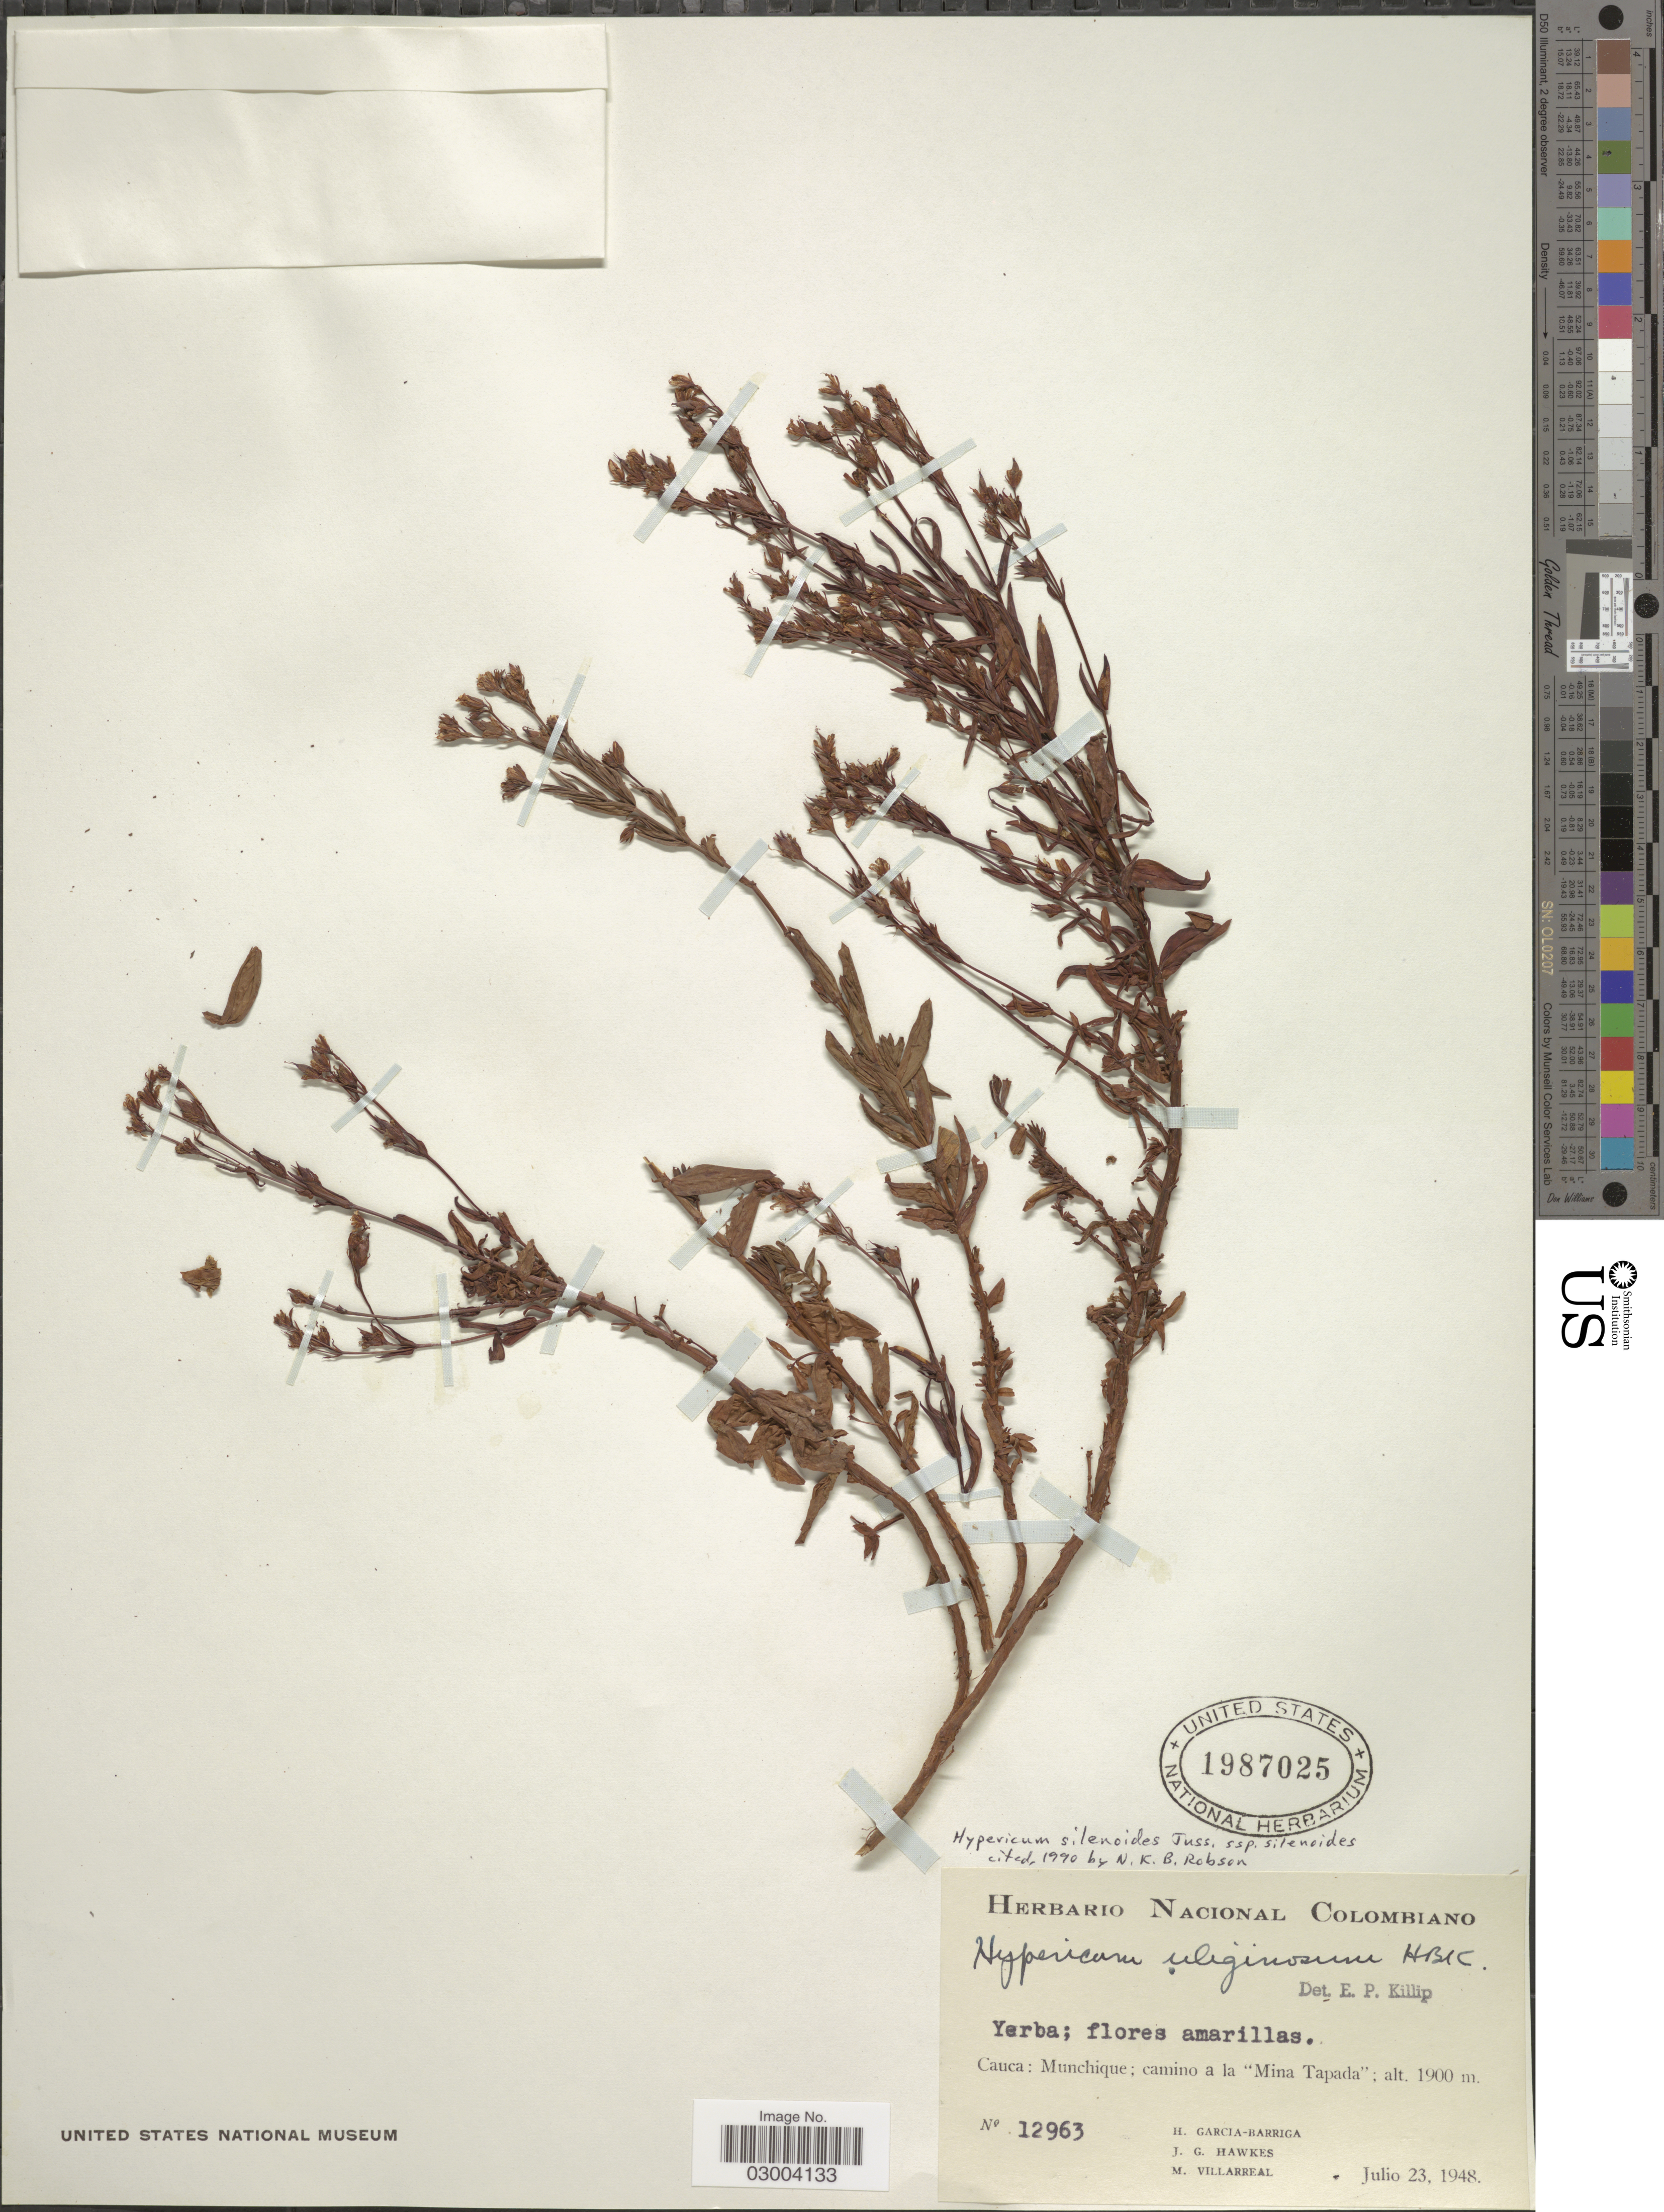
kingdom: Plantae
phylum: Tracheophyta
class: Magnoliopsida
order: Malpighiales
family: Hypericaceae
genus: Hypericum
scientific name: Hypericum silenoides subsp. silenoides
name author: Juss.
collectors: H. García Barriga, J. Hawkes & M. Villarreal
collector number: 12963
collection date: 1948-07-23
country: Colombia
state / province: Cauca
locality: Munchique: camino a la "Mina Tapada".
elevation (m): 1900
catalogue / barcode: US 1987025